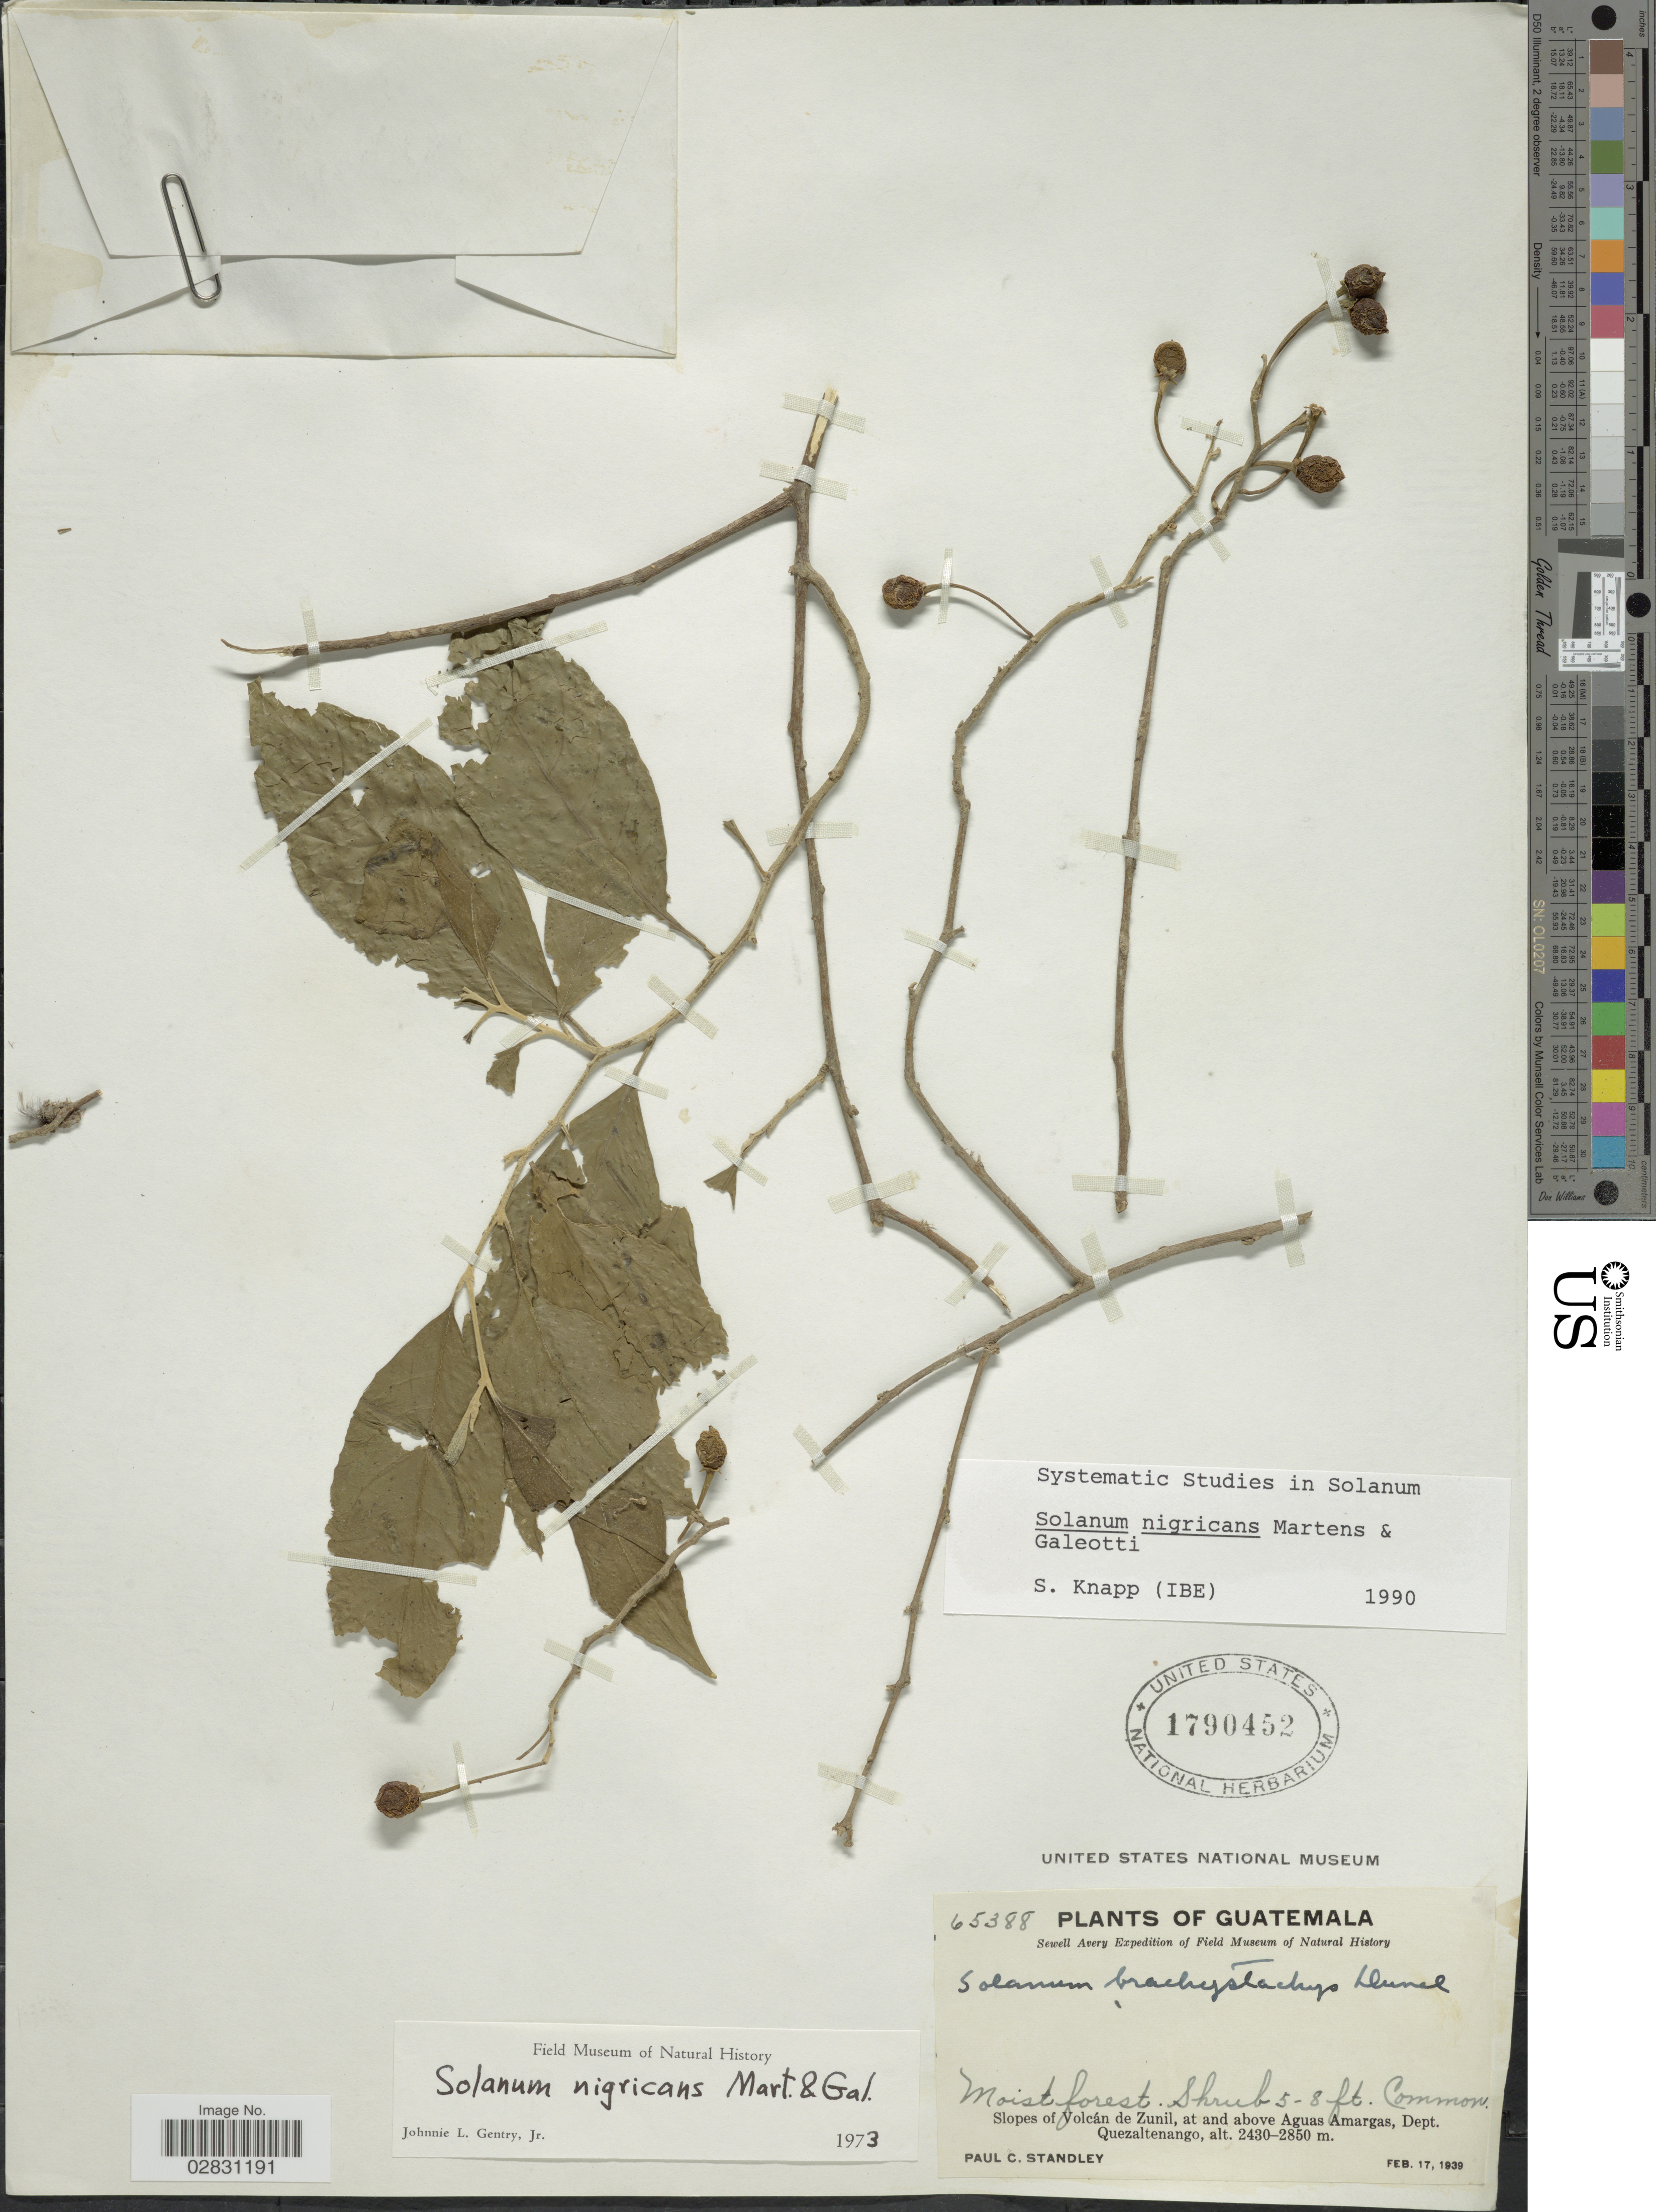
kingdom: Plantae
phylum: Tracheophyta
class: Magnoliopsida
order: Solanales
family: Solanaceae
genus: Solanum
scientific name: Solanum nigricans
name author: M. Martens & Galeotti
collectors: P. C. Standley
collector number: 65388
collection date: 1939-02-17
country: Guatemala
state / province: Quetzaltenango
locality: Slopes of Volcán de Zunil, at and above Aguas Amargas, Dept. Quezaltenango.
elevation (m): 2430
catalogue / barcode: US 1790452